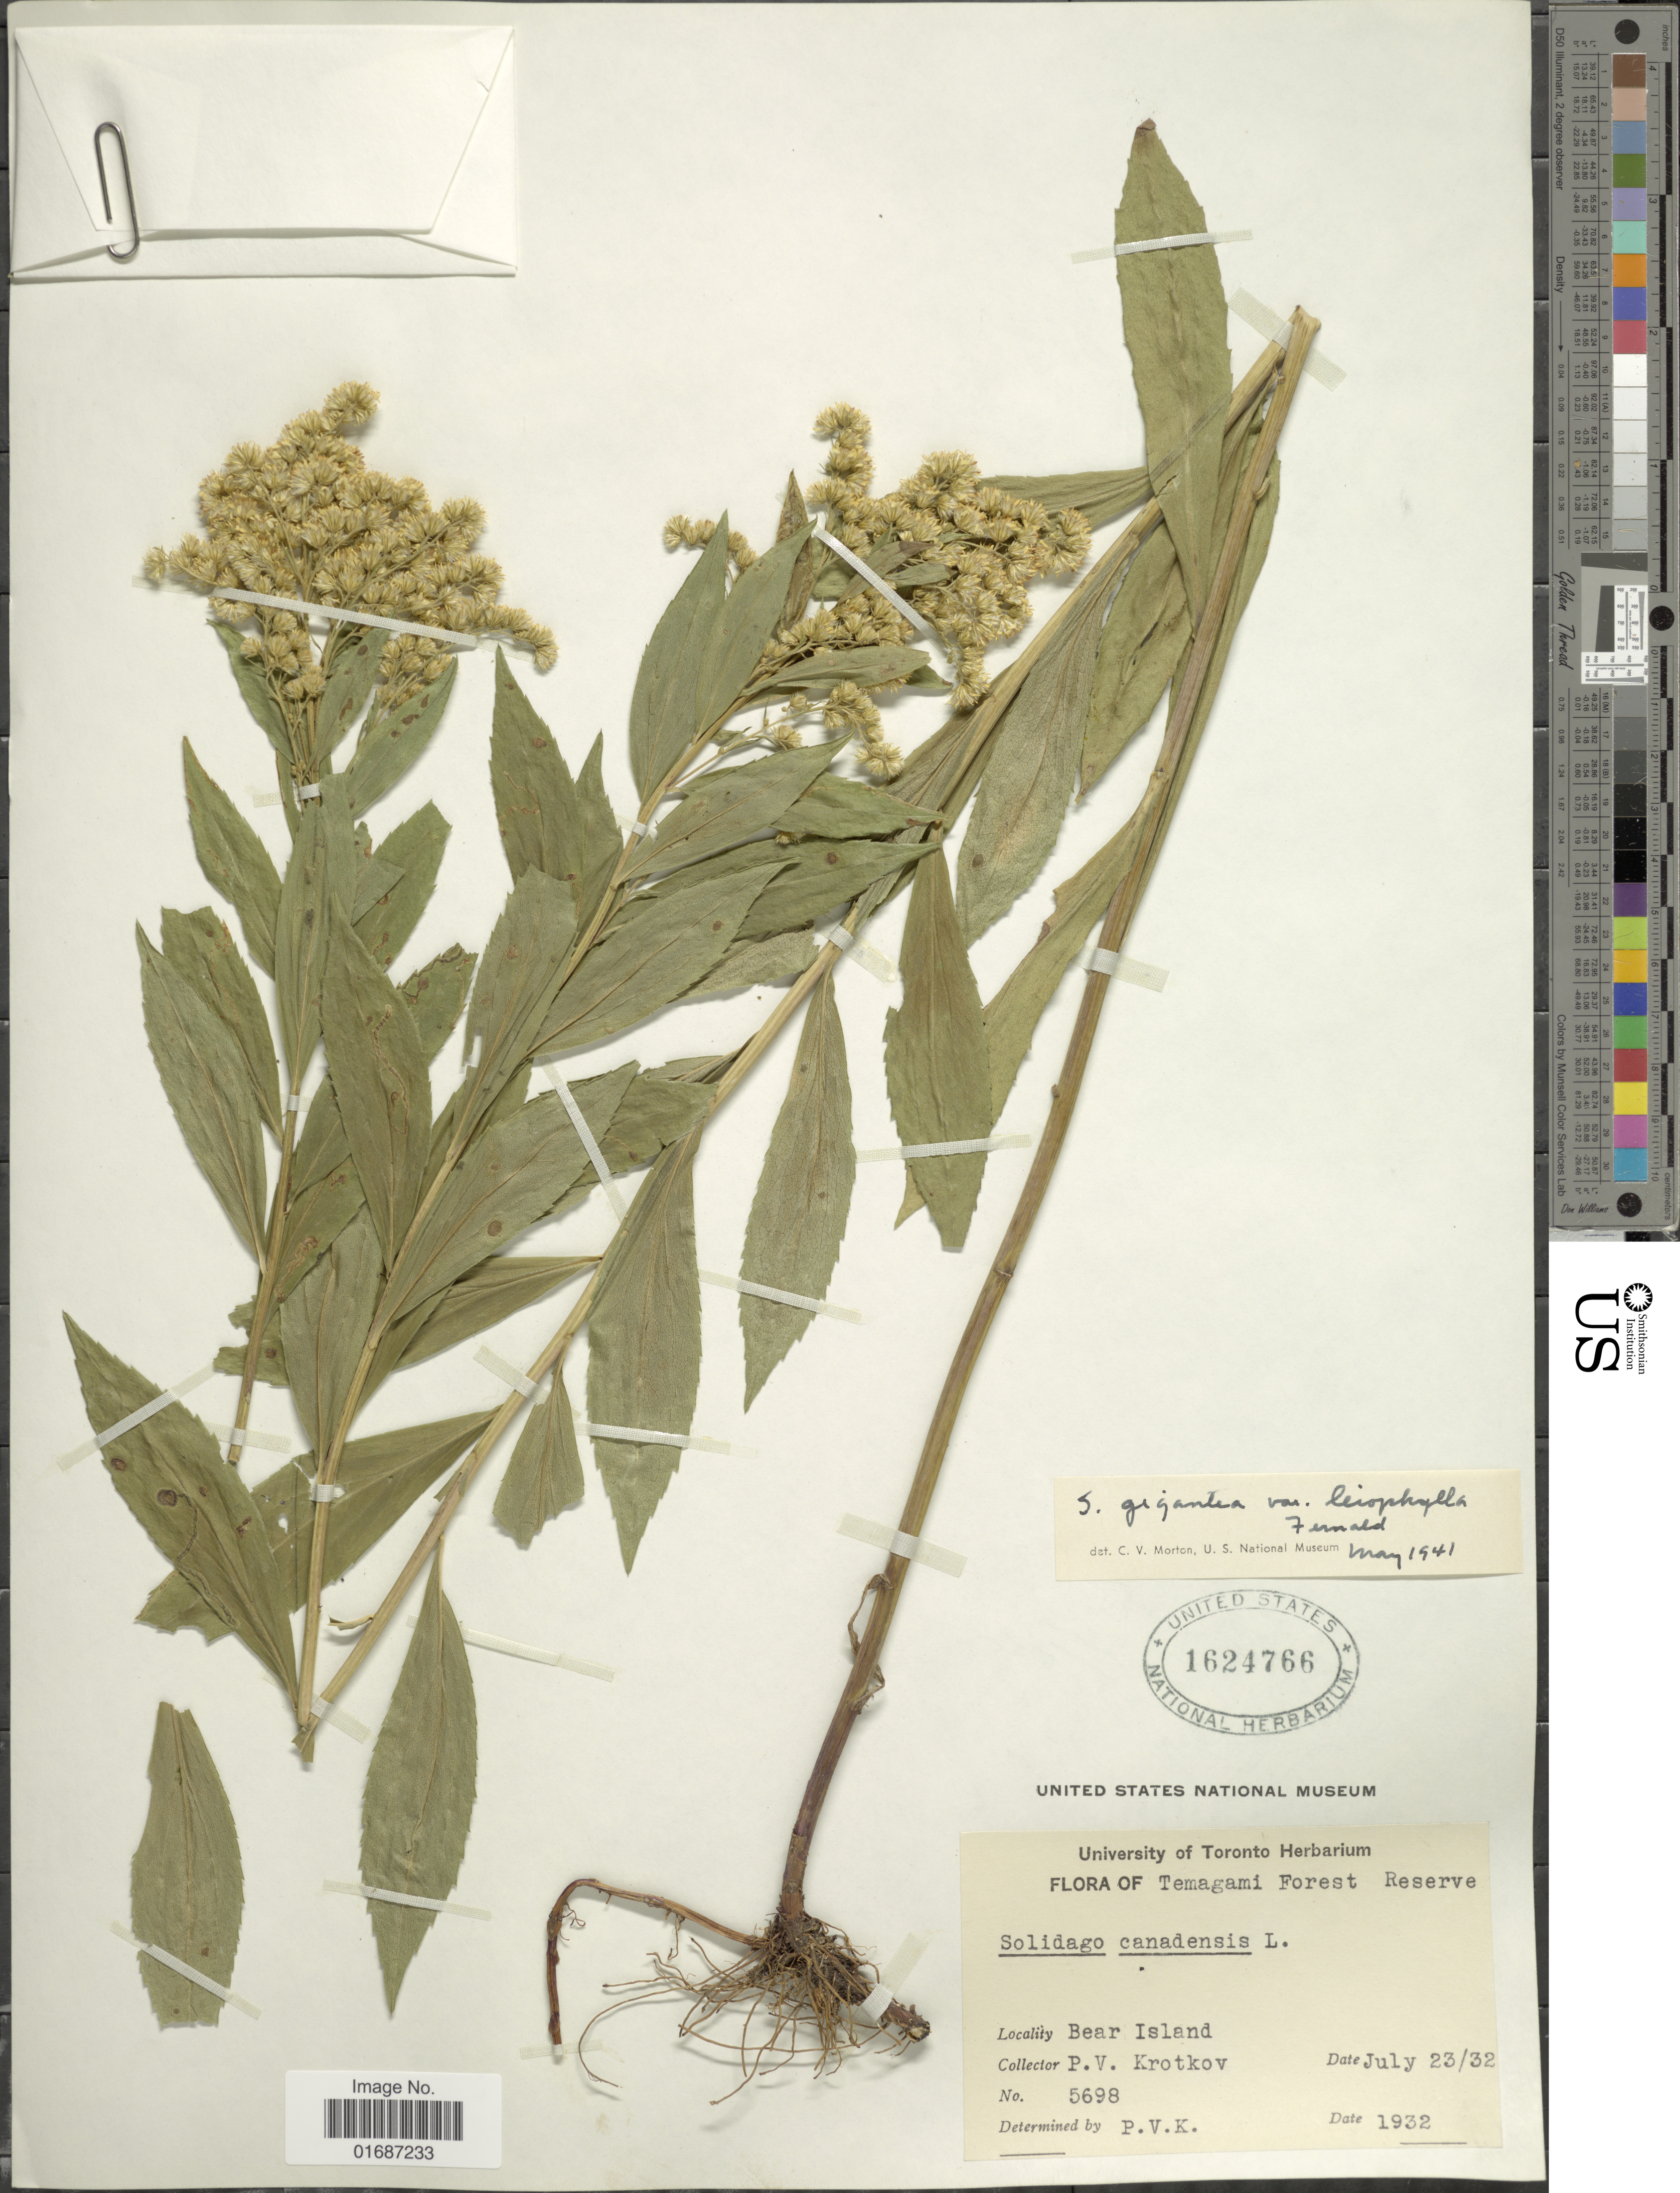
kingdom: Plantae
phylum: Tracheophyta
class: Magnoliopsida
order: Asterales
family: Asteraceae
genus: Solidago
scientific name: Solidago gigantea var. leiophylla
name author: Fernald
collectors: P. V. Krotkov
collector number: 5698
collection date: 1932-07-23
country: Canada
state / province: Ontario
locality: Temamgami Forest Reserve, Bear Island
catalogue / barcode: US 1624766